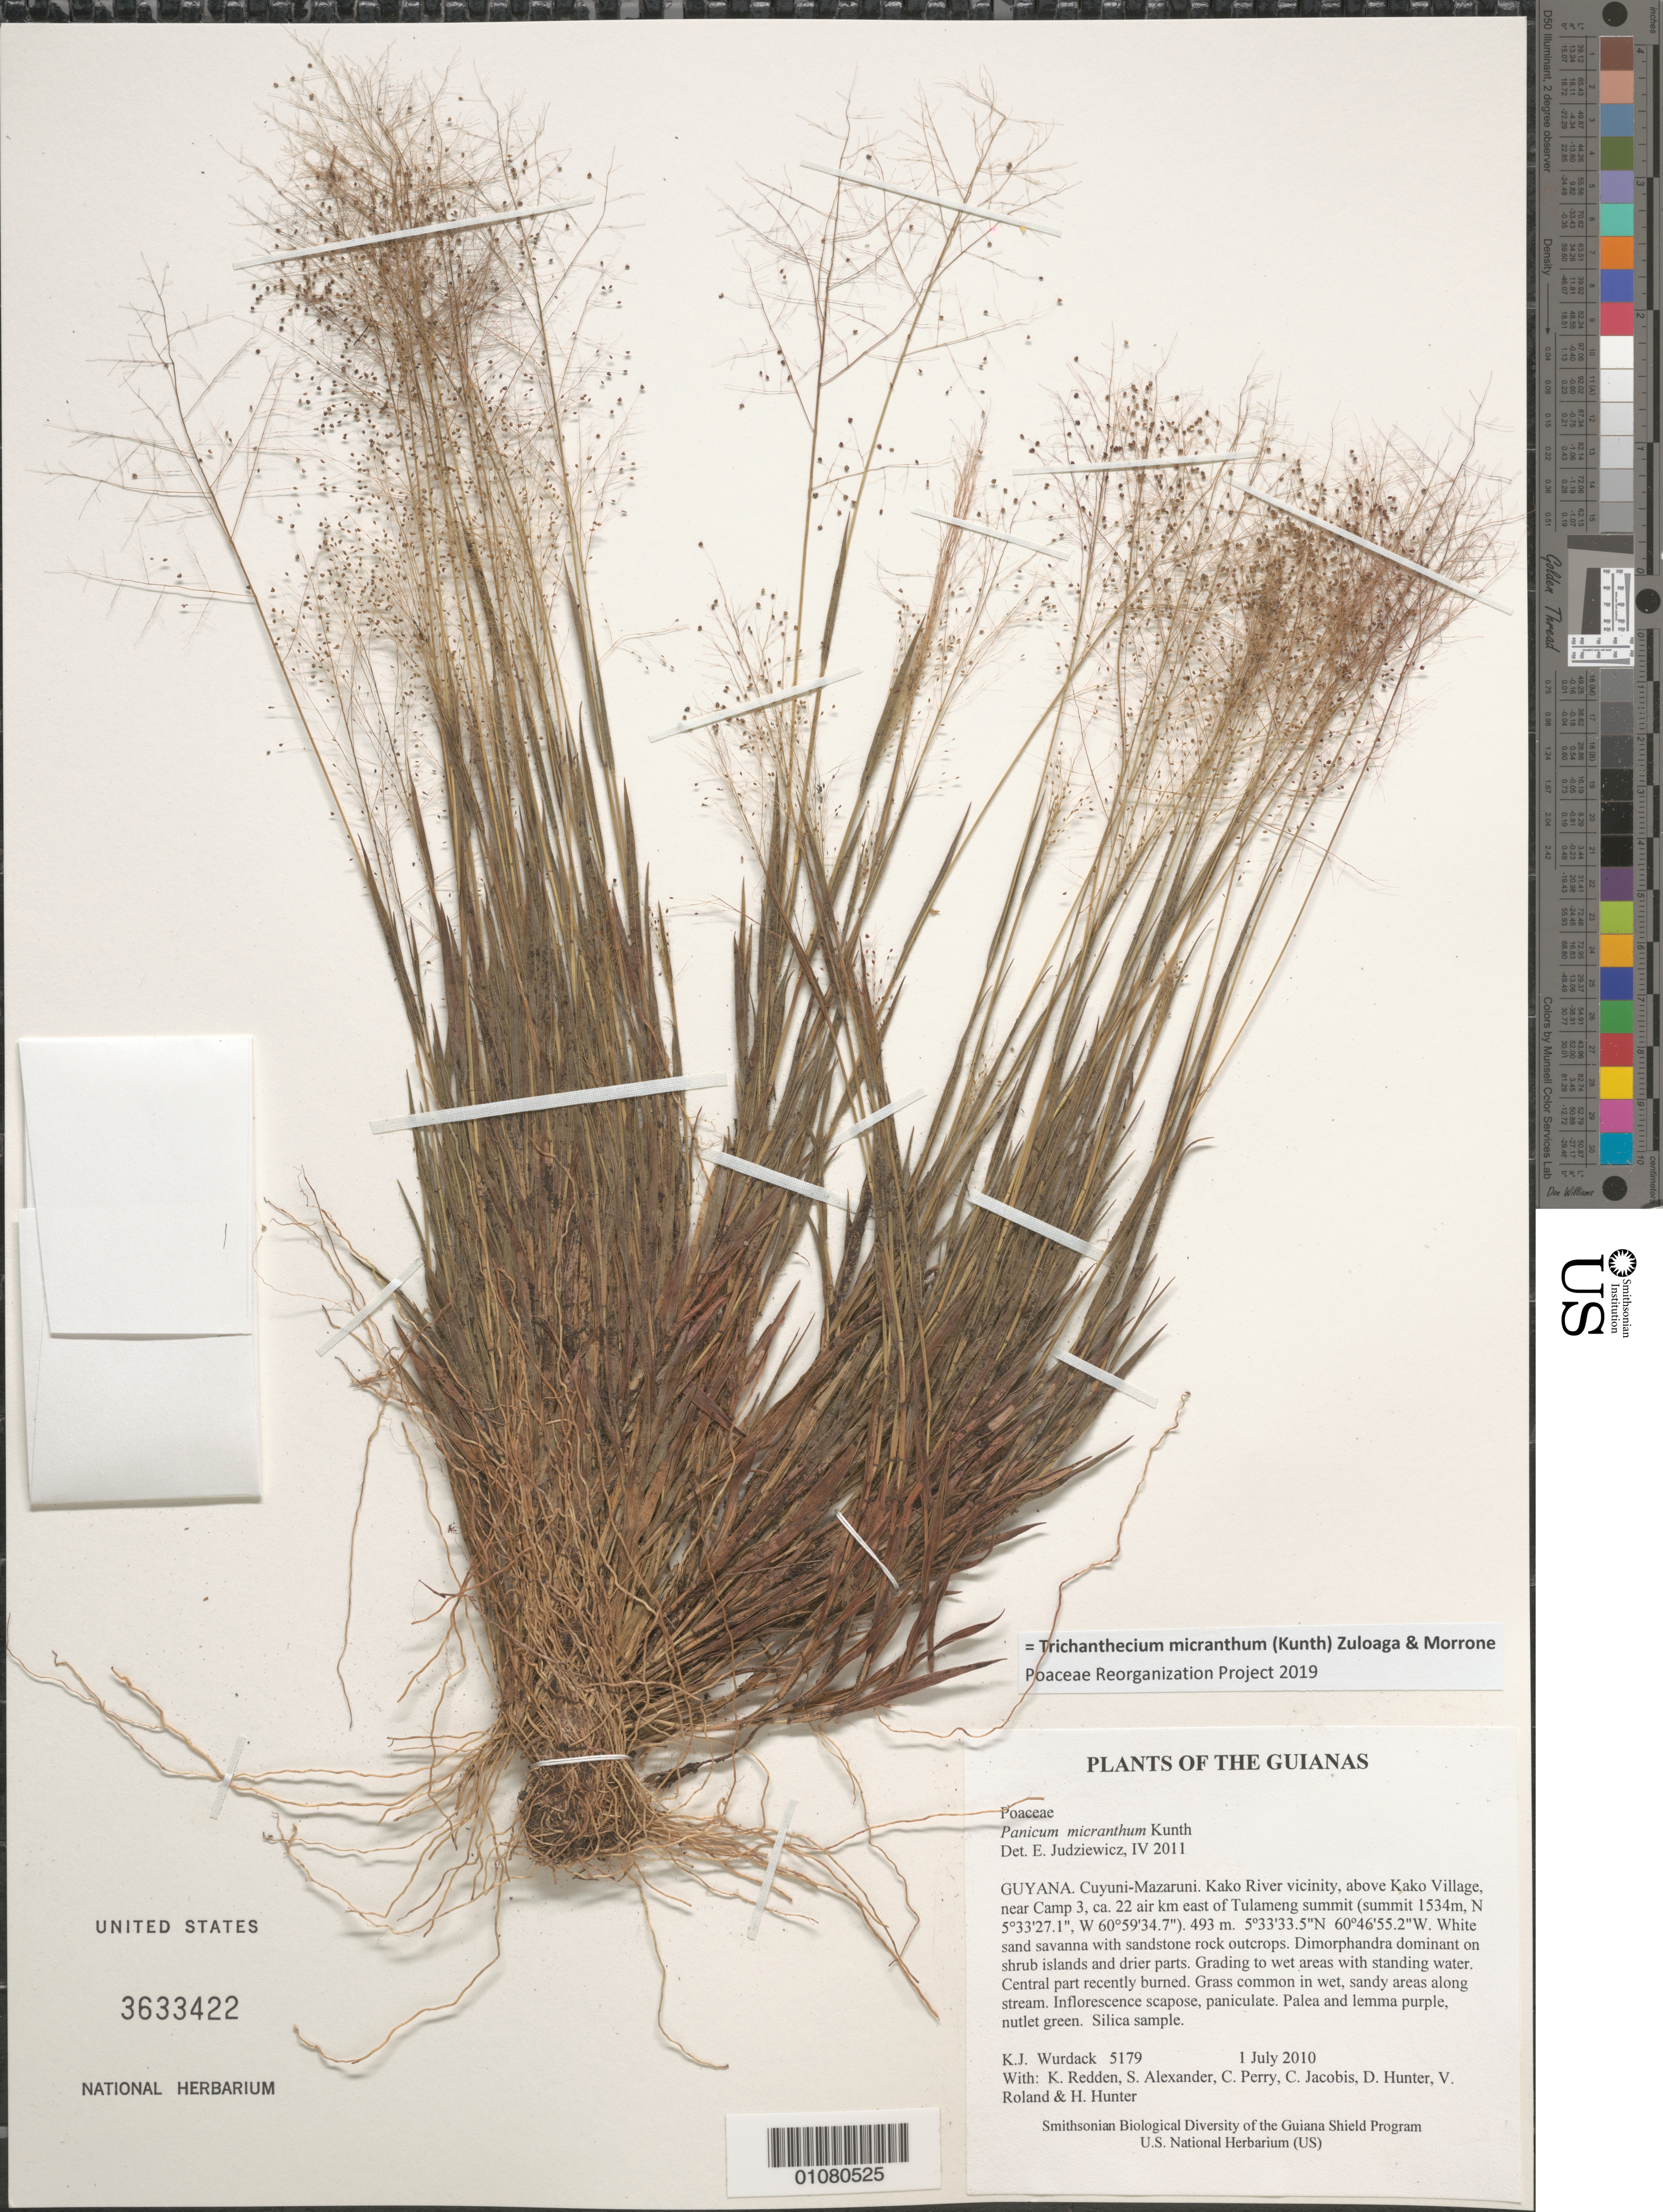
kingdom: Plantae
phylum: Tracheophyta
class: Liliopsida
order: Poales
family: Poaceae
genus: Trichanthecium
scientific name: Trichanthecium micranthum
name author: (Kunth) Zuloaga & Morrone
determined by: Poaceae Reorganization Project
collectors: K. Wurdack, K. M. Redden, S. N. Alexander, C. Perry, C. Jacobis, D. Hunter, V. Roland & H. Hunter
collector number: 5179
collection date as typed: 1 July 2010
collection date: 2010-07-01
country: Guyana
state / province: Cuyuni-Mazaruni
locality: Kako River vicinity, above Kako Village, near Camp 3, ca. 22 air km east of Tulameng summit (summit 1534m, N 5°33'27.1", W 60°59'34.7")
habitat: White sand savanna with sandstone rock outcrops. Dimorphandra dominant on shrub islands and drier parts. Grading to wet areas with standing water. Central part recently burned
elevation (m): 493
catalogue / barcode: US 3633422